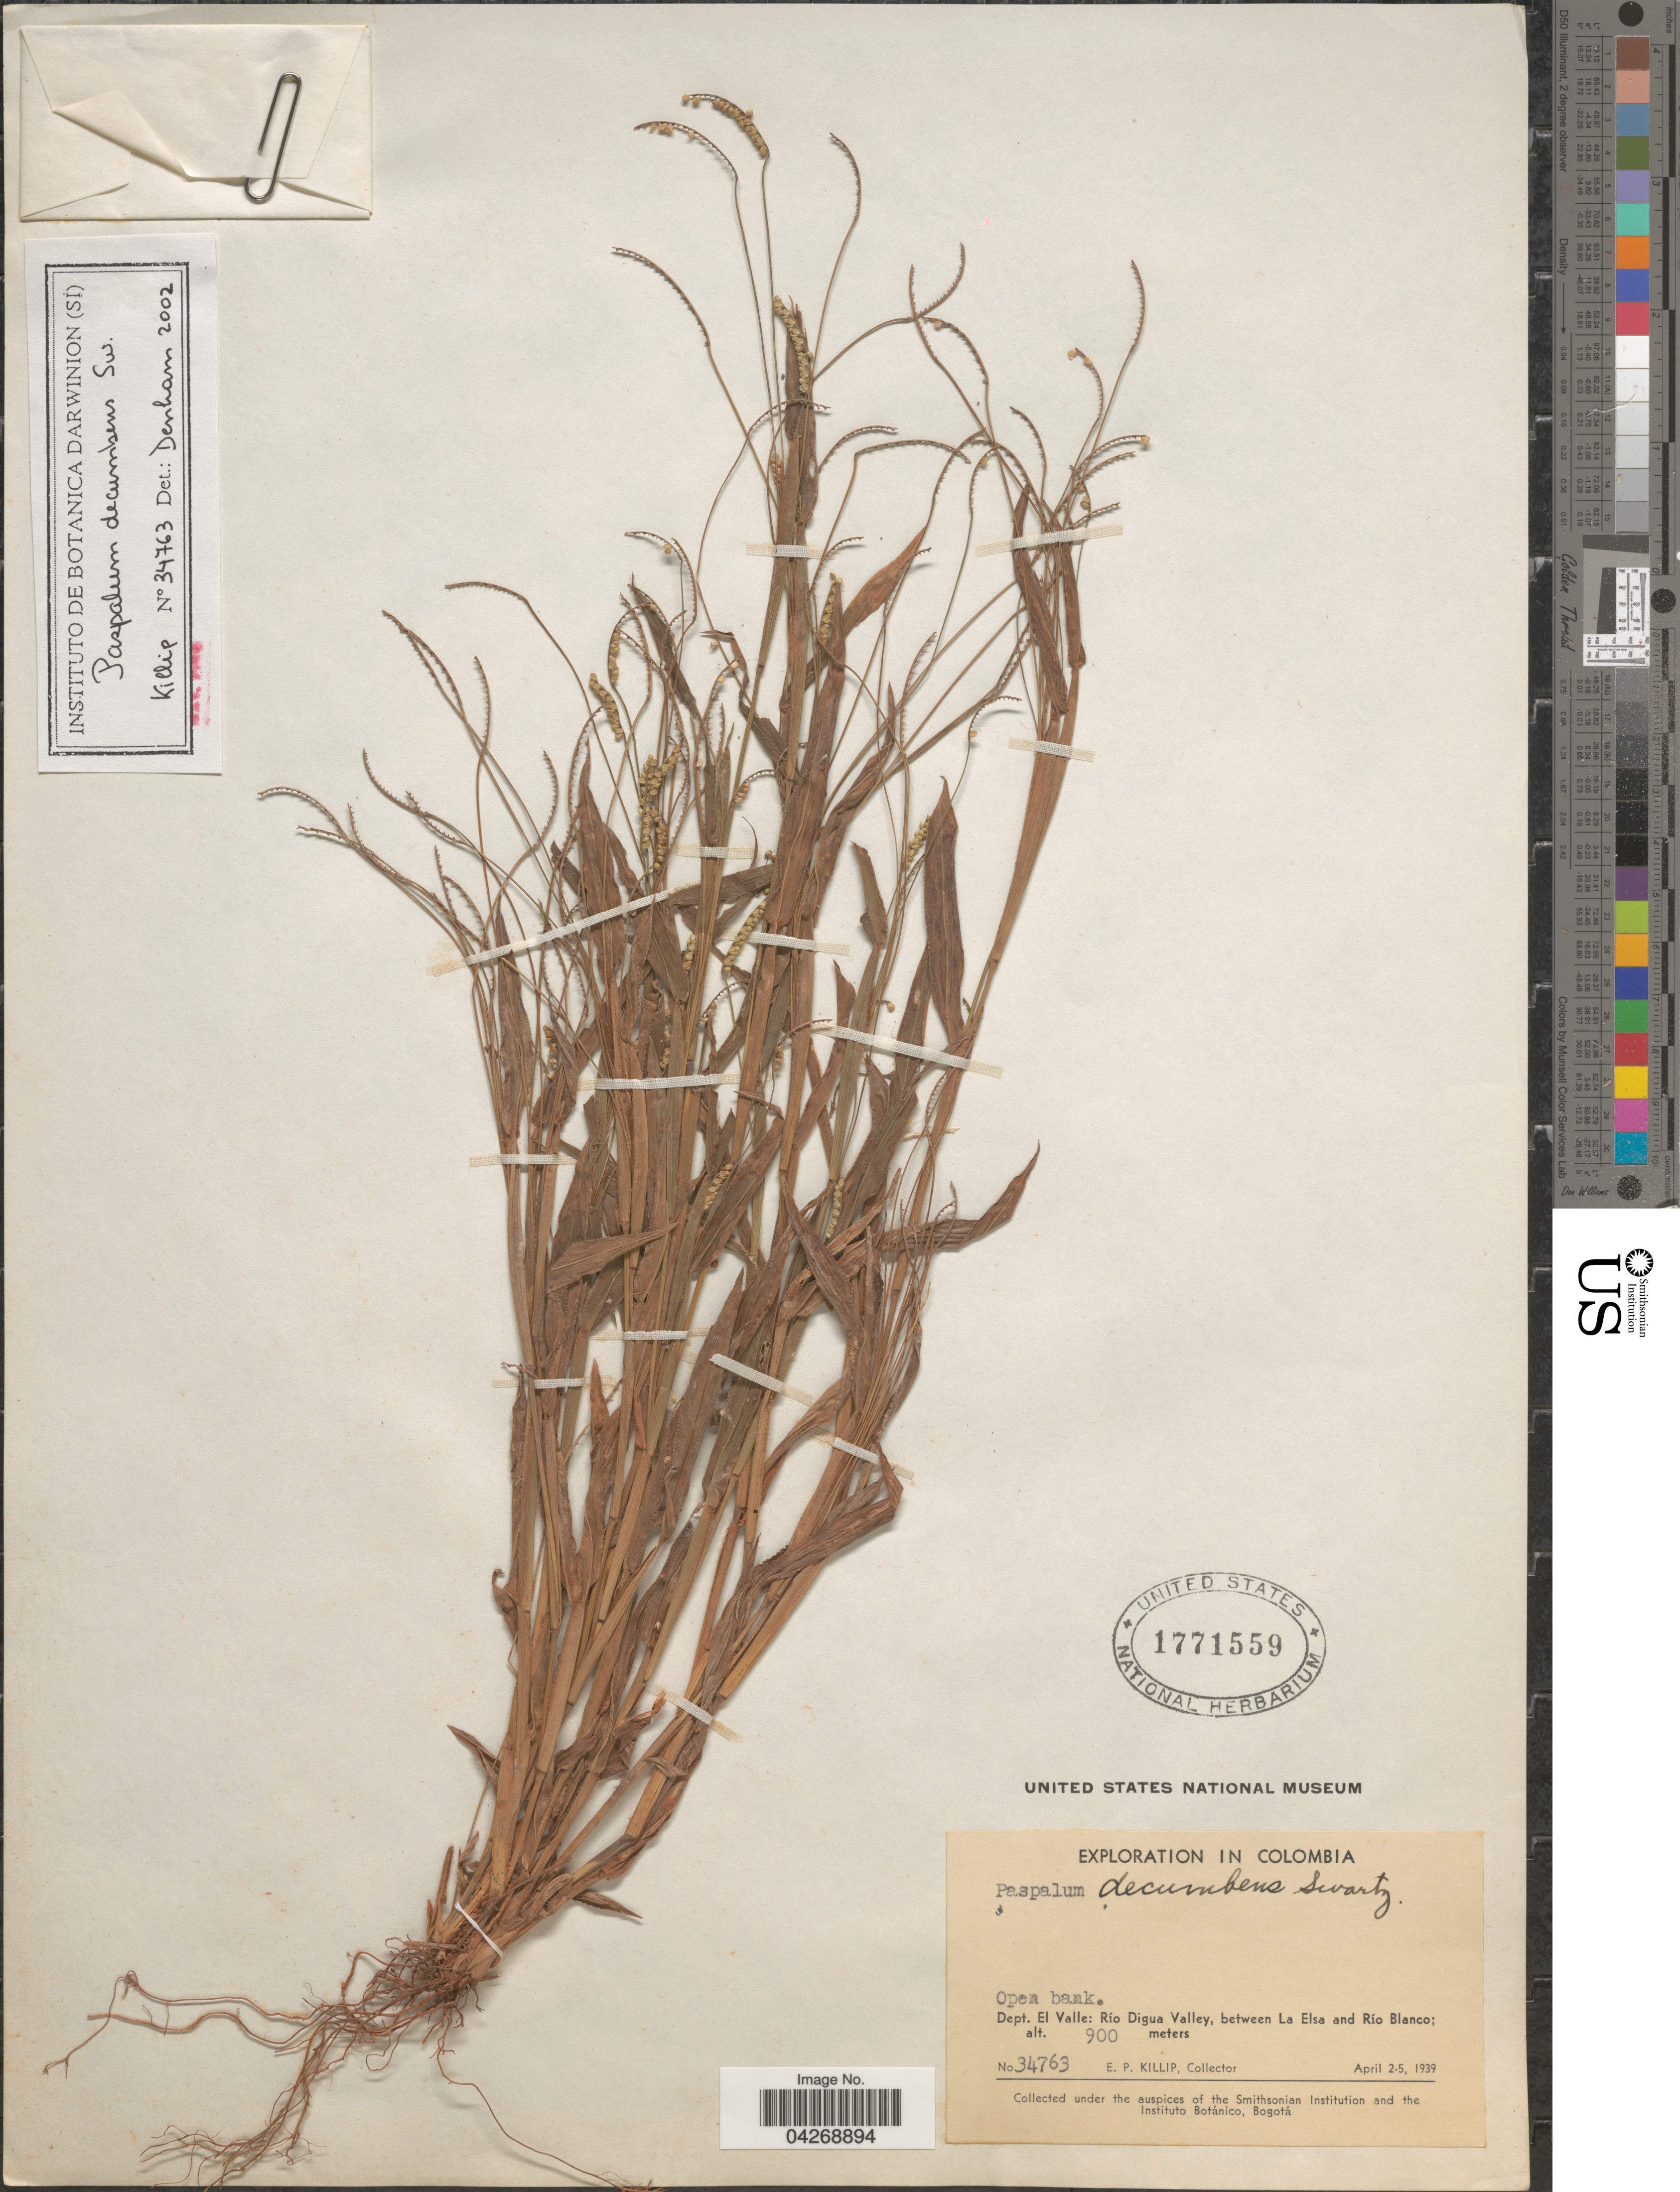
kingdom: Plantae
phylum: Tracheophyta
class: Liliopsida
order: Poales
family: Poaceae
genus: Paspalum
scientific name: Paspalum decumbens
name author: Sw.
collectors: E. P. Killip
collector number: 34763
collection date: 1939-04-02/1939-04-05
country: Colombia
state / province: Valle del Cauca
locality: Exploration in Colombia. Open bank. Dept. El Valle: Río Digua Valley, between La Elsa and Río Blanco.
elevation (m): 900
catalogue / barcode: US 1771559